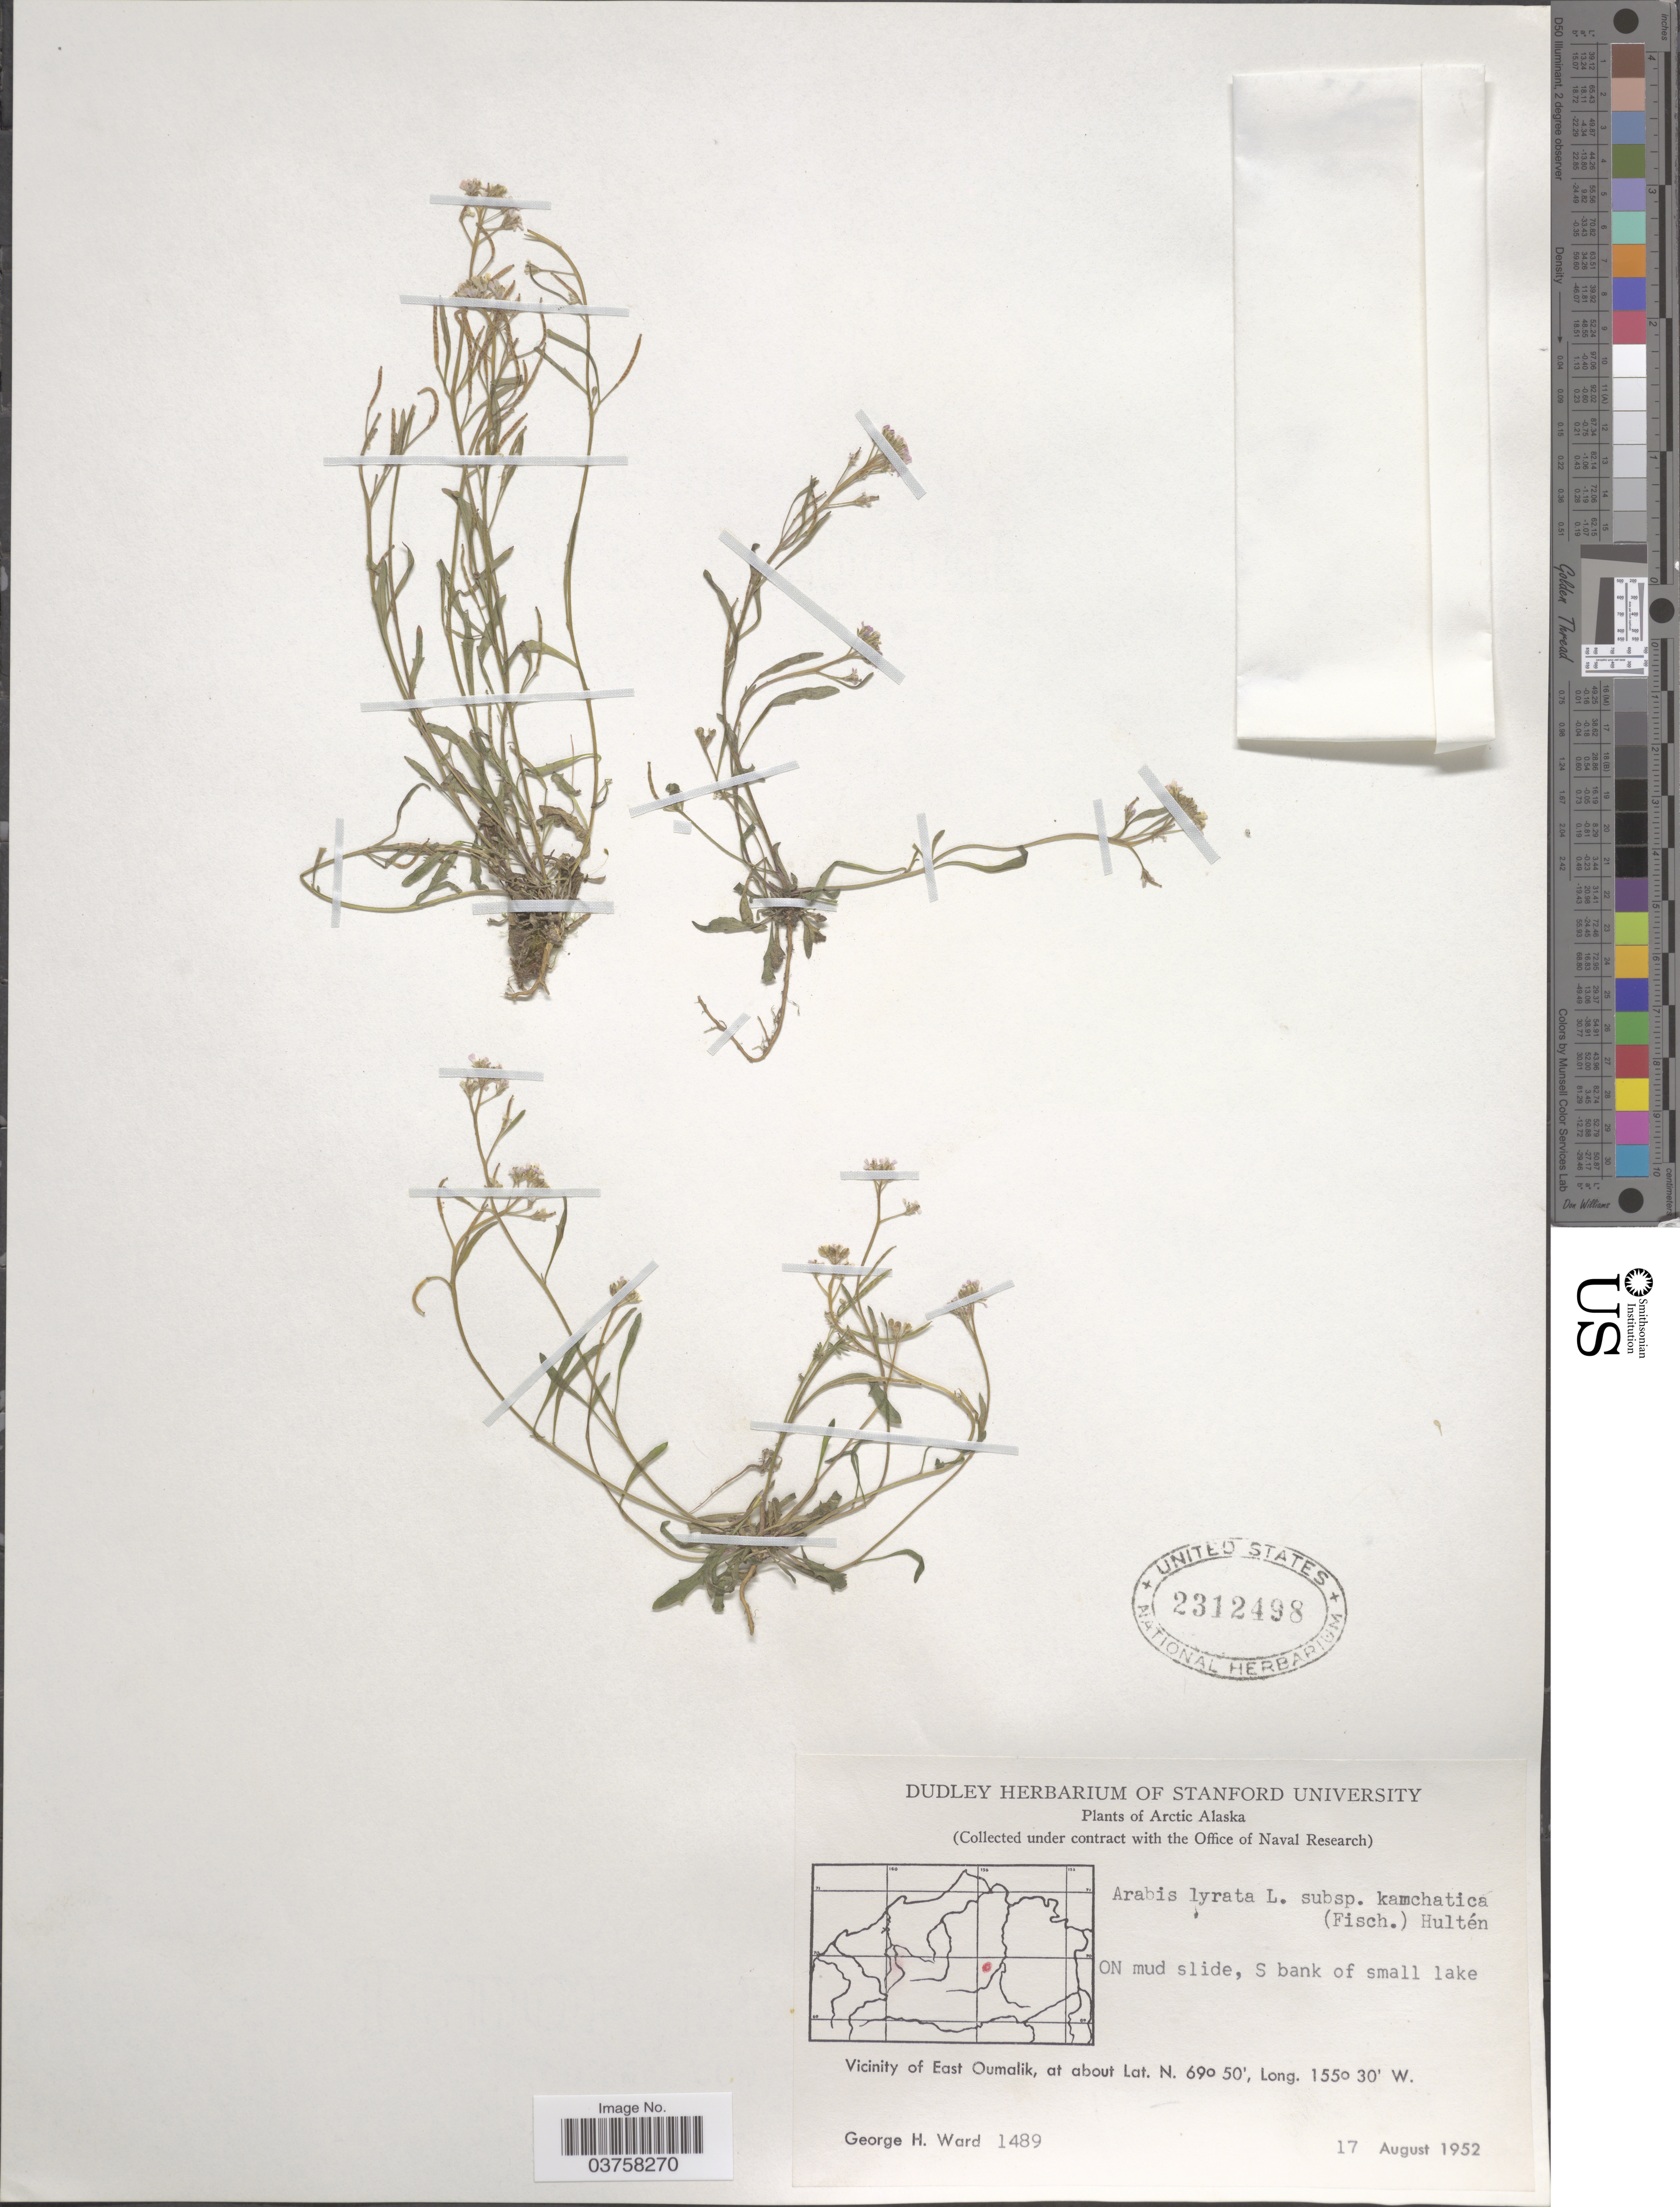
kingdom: Plantae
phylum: Tracheophyta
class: Magnoliopsida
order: Brassicales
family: Brassicaceae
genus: Arabidopsis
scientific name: Arabidopsis lyrata subsp. kamchatica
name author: (Fisch. ex DC.) O'Kane & Al-Shehbaz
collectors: G. H. Ward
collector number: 1489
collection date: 1952-08-17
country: United States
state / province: Alaska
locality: Arctic Alaska. On mud slide, S bank of small lake. Vicinity of East Oumalik.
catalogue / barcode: US 2312498